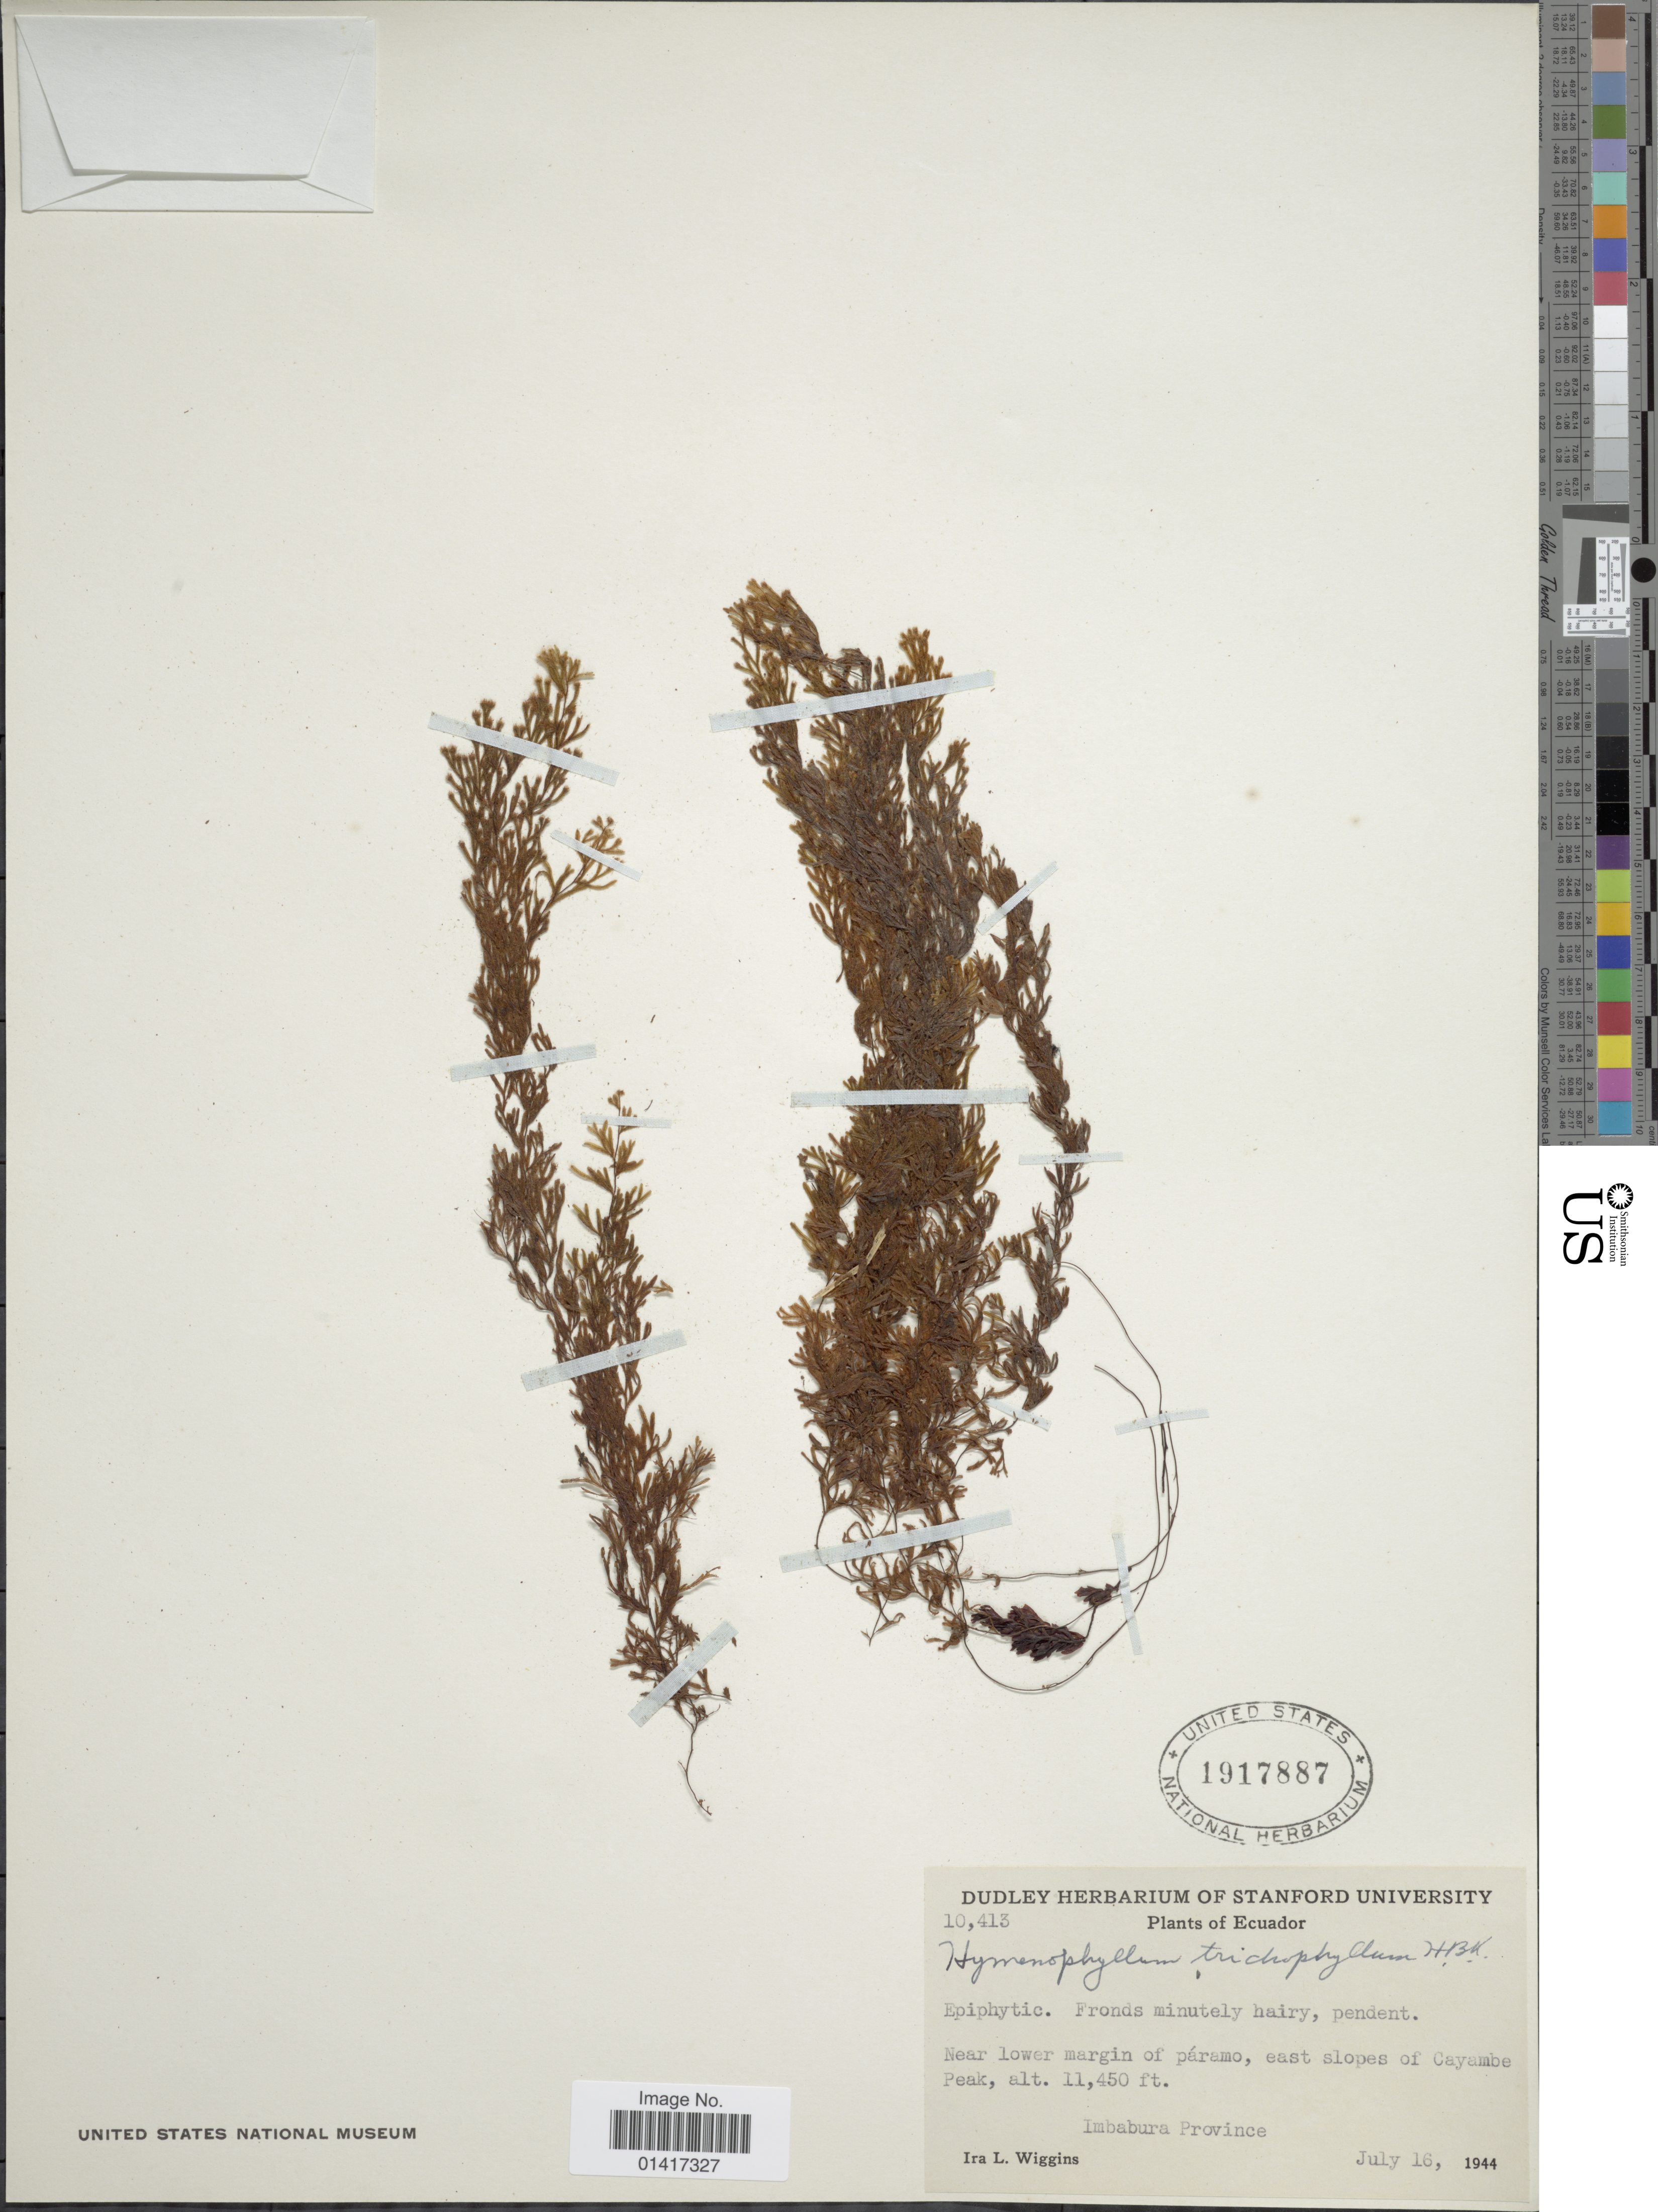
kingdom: Plantae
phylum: Tracheophyta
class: Polypodiopsida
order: Hymenophyllales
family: Hymenophyllaceae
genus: Hymenophyllum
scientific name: Hymenophyllum trichophyllum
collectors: I. L. Wiggins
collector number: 10413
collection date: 1944-07-16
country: Ecuador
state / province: Imbabura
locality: Near lower margin of paramo, east slopes of Cayambe Peak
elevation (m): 3490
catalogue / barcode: US 1917887